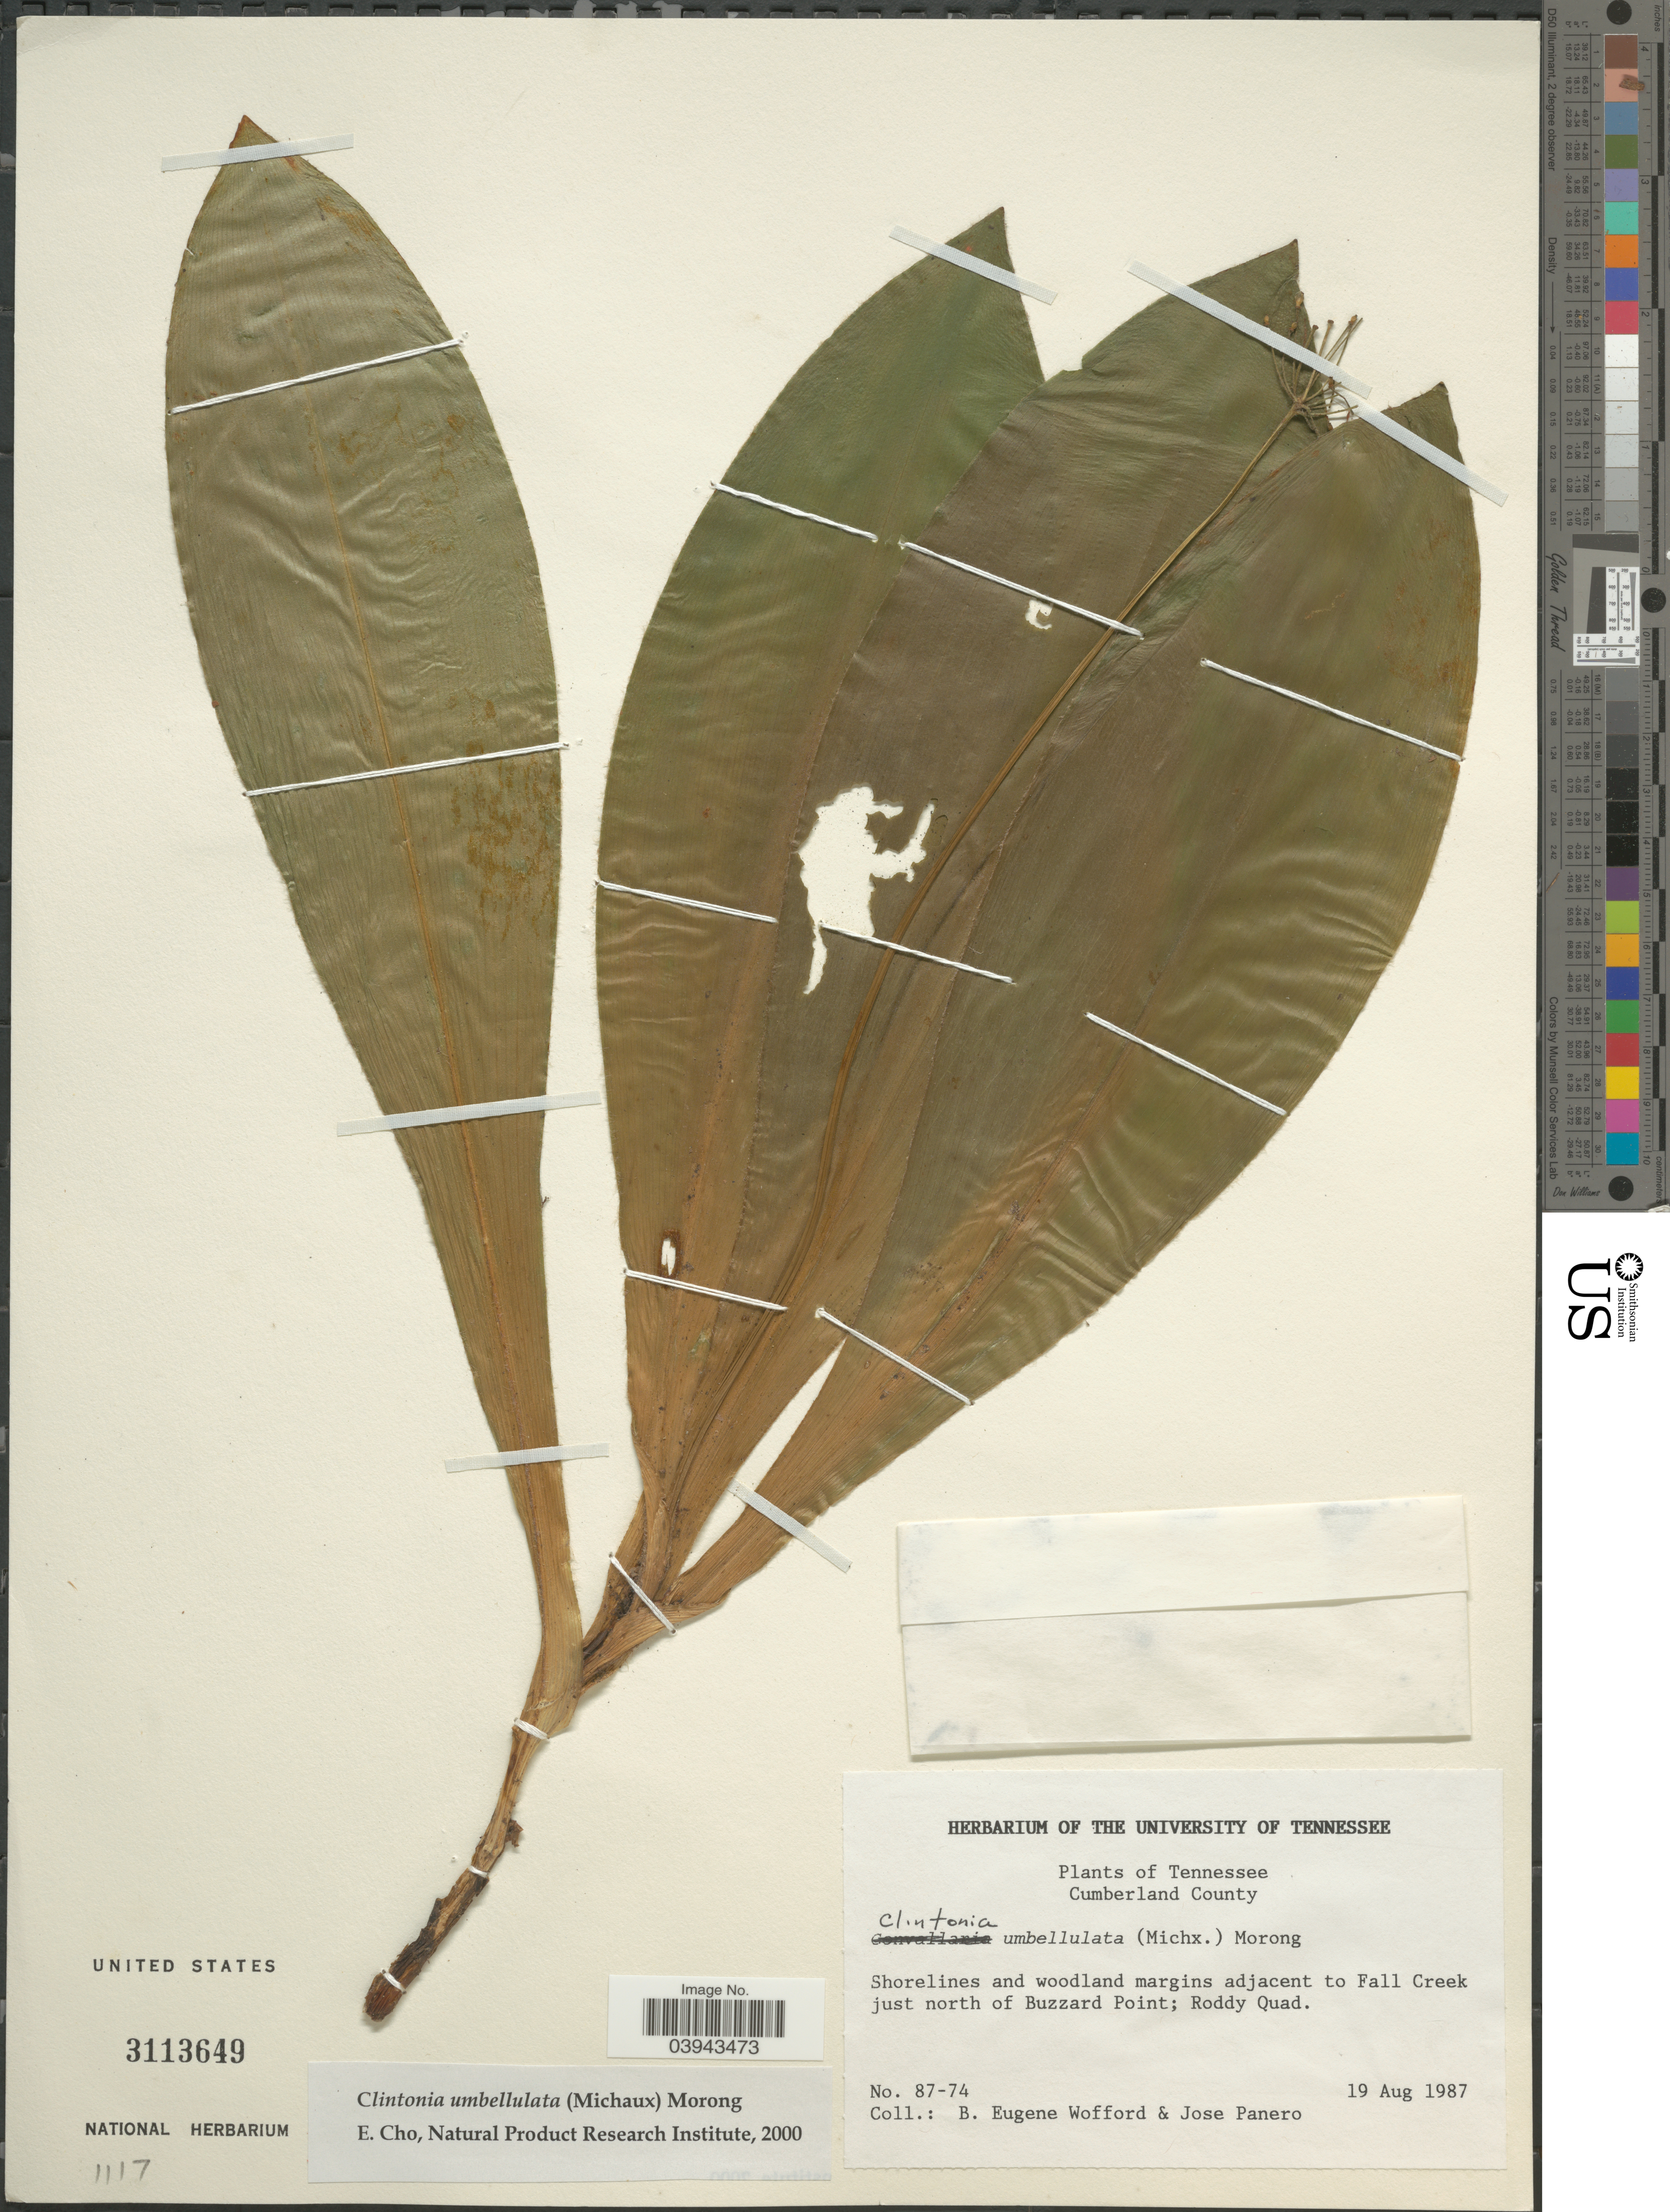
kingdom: Plantae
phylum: Tracheophyta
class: Liliopsida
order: Liliales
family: Liliaceae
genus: Clintonia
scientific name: Clintonia umbellulata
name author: (Michx.) Morong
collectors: B. Wofford & J. L. Panero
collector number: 87-74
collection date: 1987-08-19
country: United States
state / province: Tennessee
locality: Cumberland County. Shorelines and woodland margins adjacent to Fall Creek just north of Buzzard Point; Roddy Quad.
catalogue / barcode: US 3113649